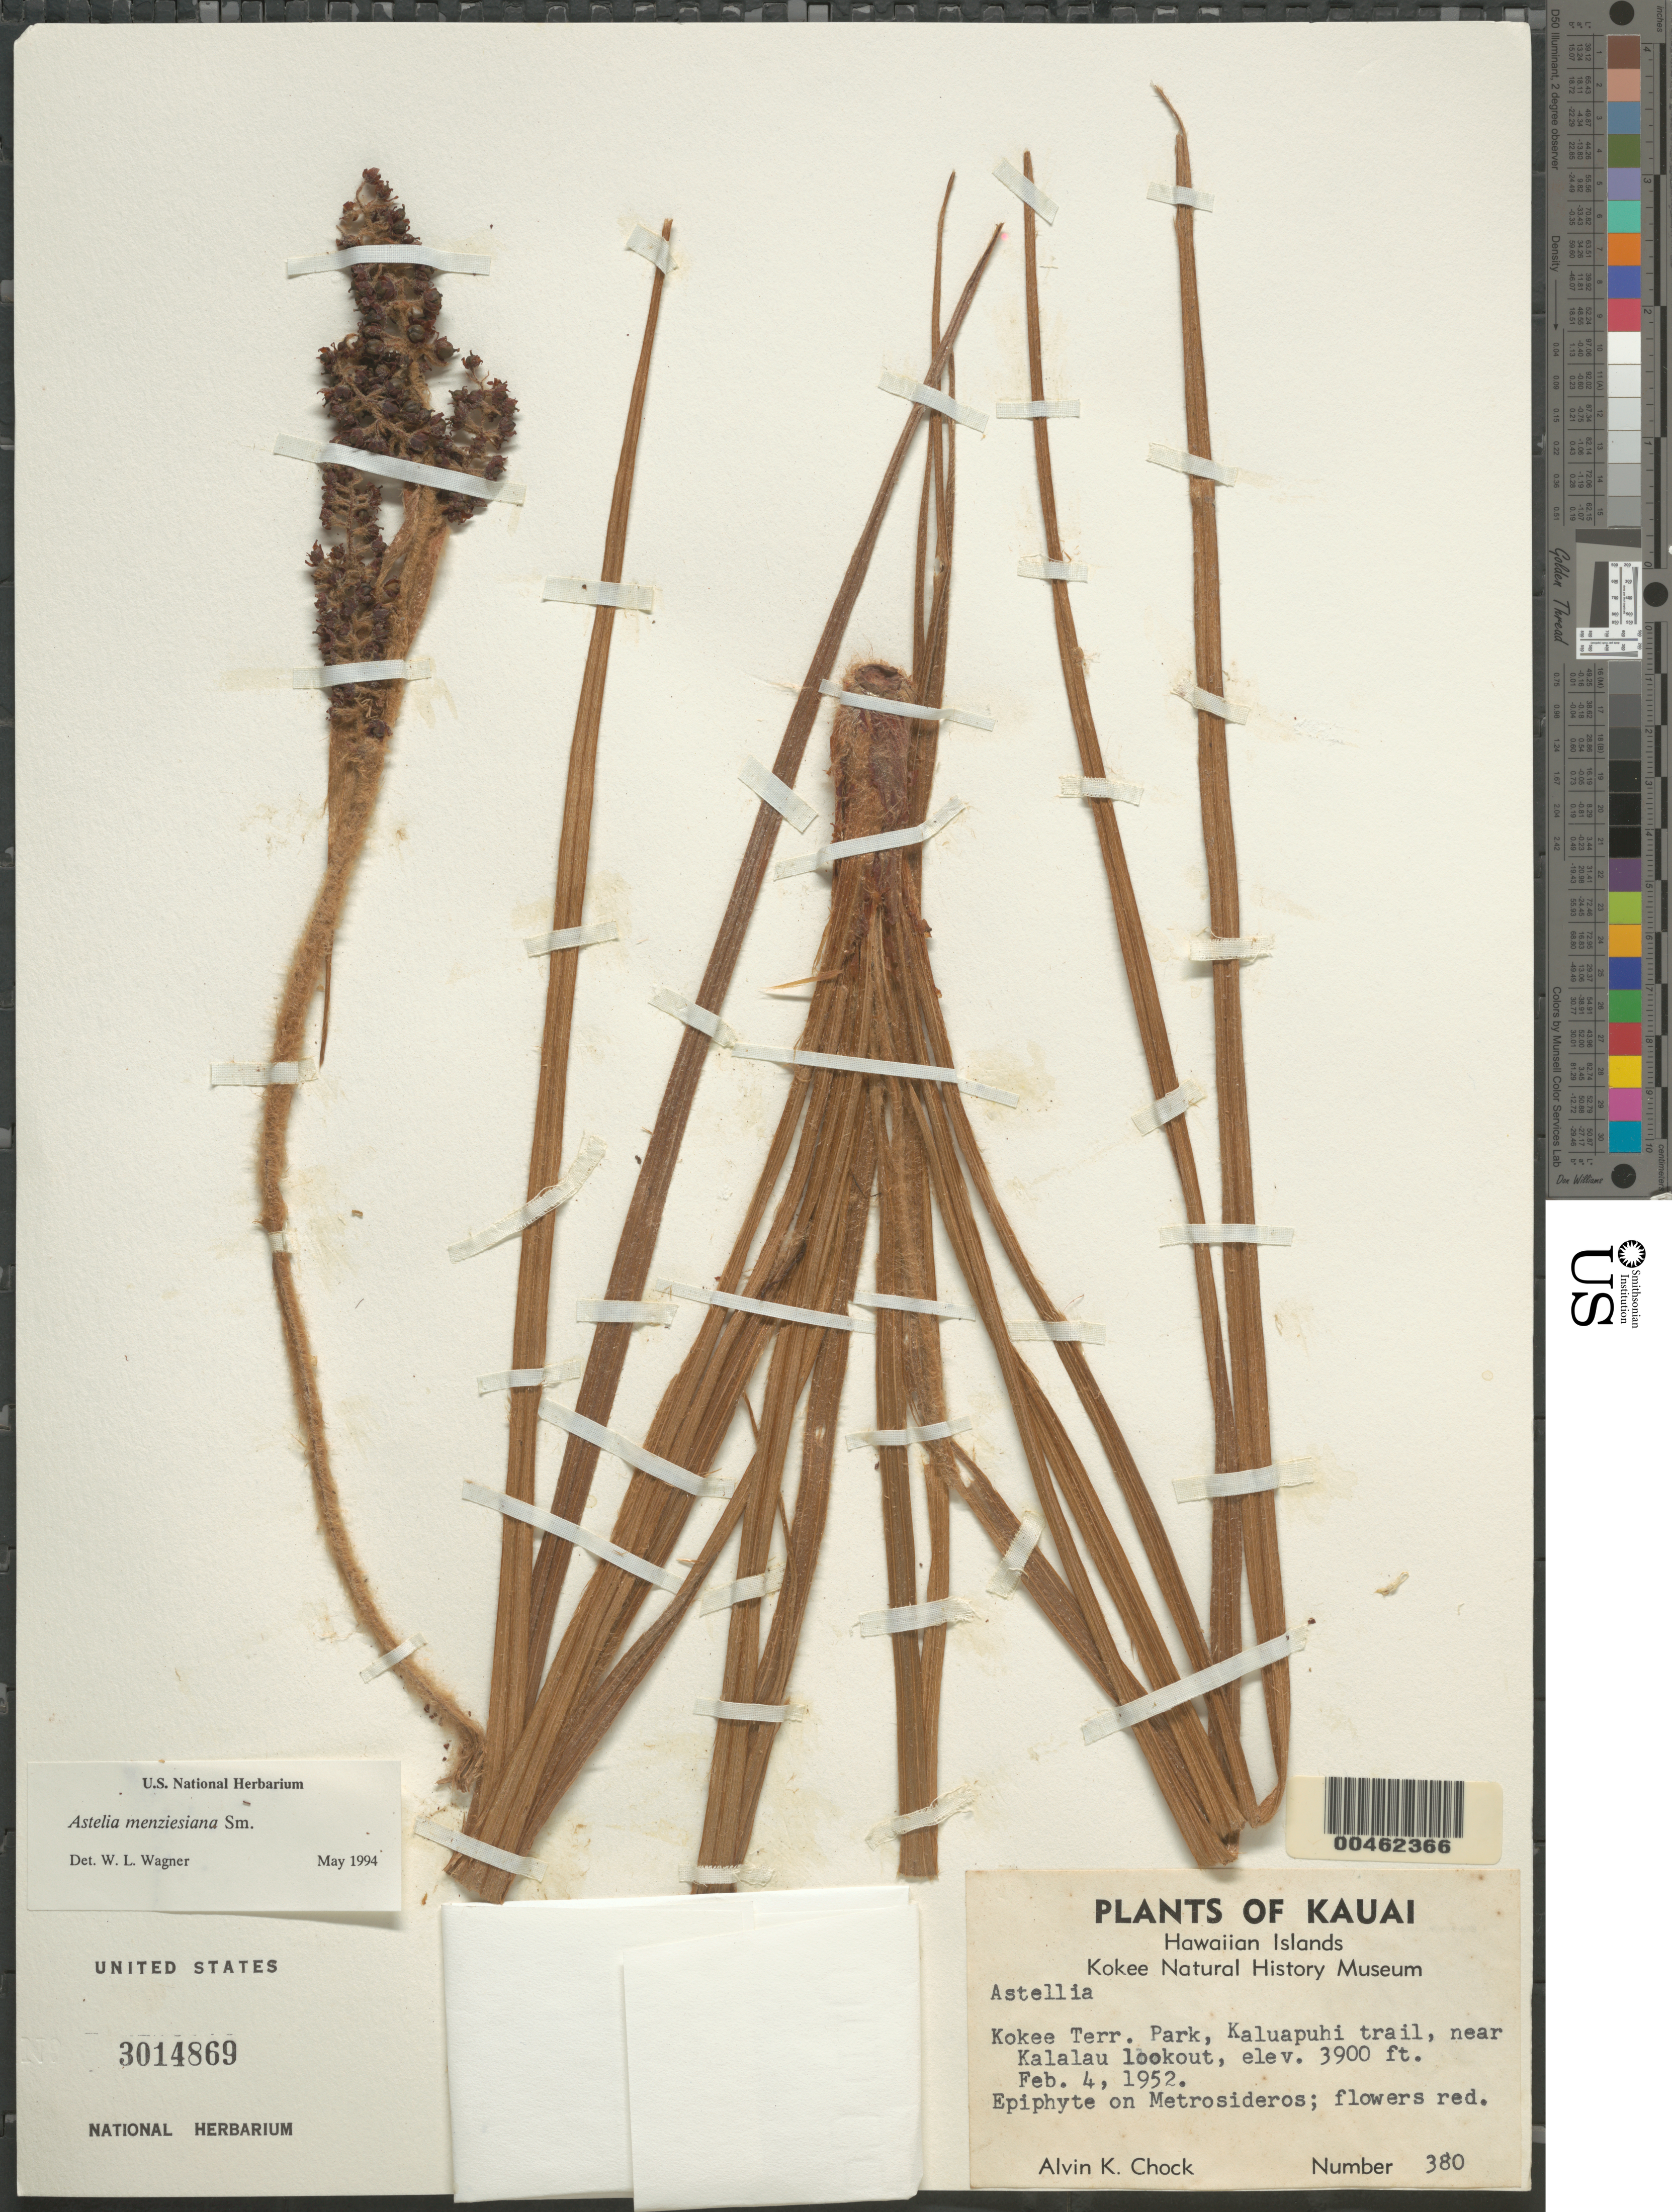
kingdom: Plantae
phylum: Tracheophyta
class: Liliopsida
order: Asparagales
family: Asteliaceae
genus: Astelia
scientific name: Astelia menziesiana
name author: Sm.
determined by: Wagner, W. L., (BOT), Smithsonian Institution - National Museum of Natural History (UNITED STATES)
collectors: A. Chock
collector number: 380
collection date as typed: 4 Feb 1952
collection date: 1952-02-04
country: United States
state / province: Hawaii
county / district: Kauai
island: Kaua'i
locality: Kokee Terr. Park, Kaluapuhi trail, near Kalalau lookout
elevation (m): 1189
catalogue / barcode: US 3014869